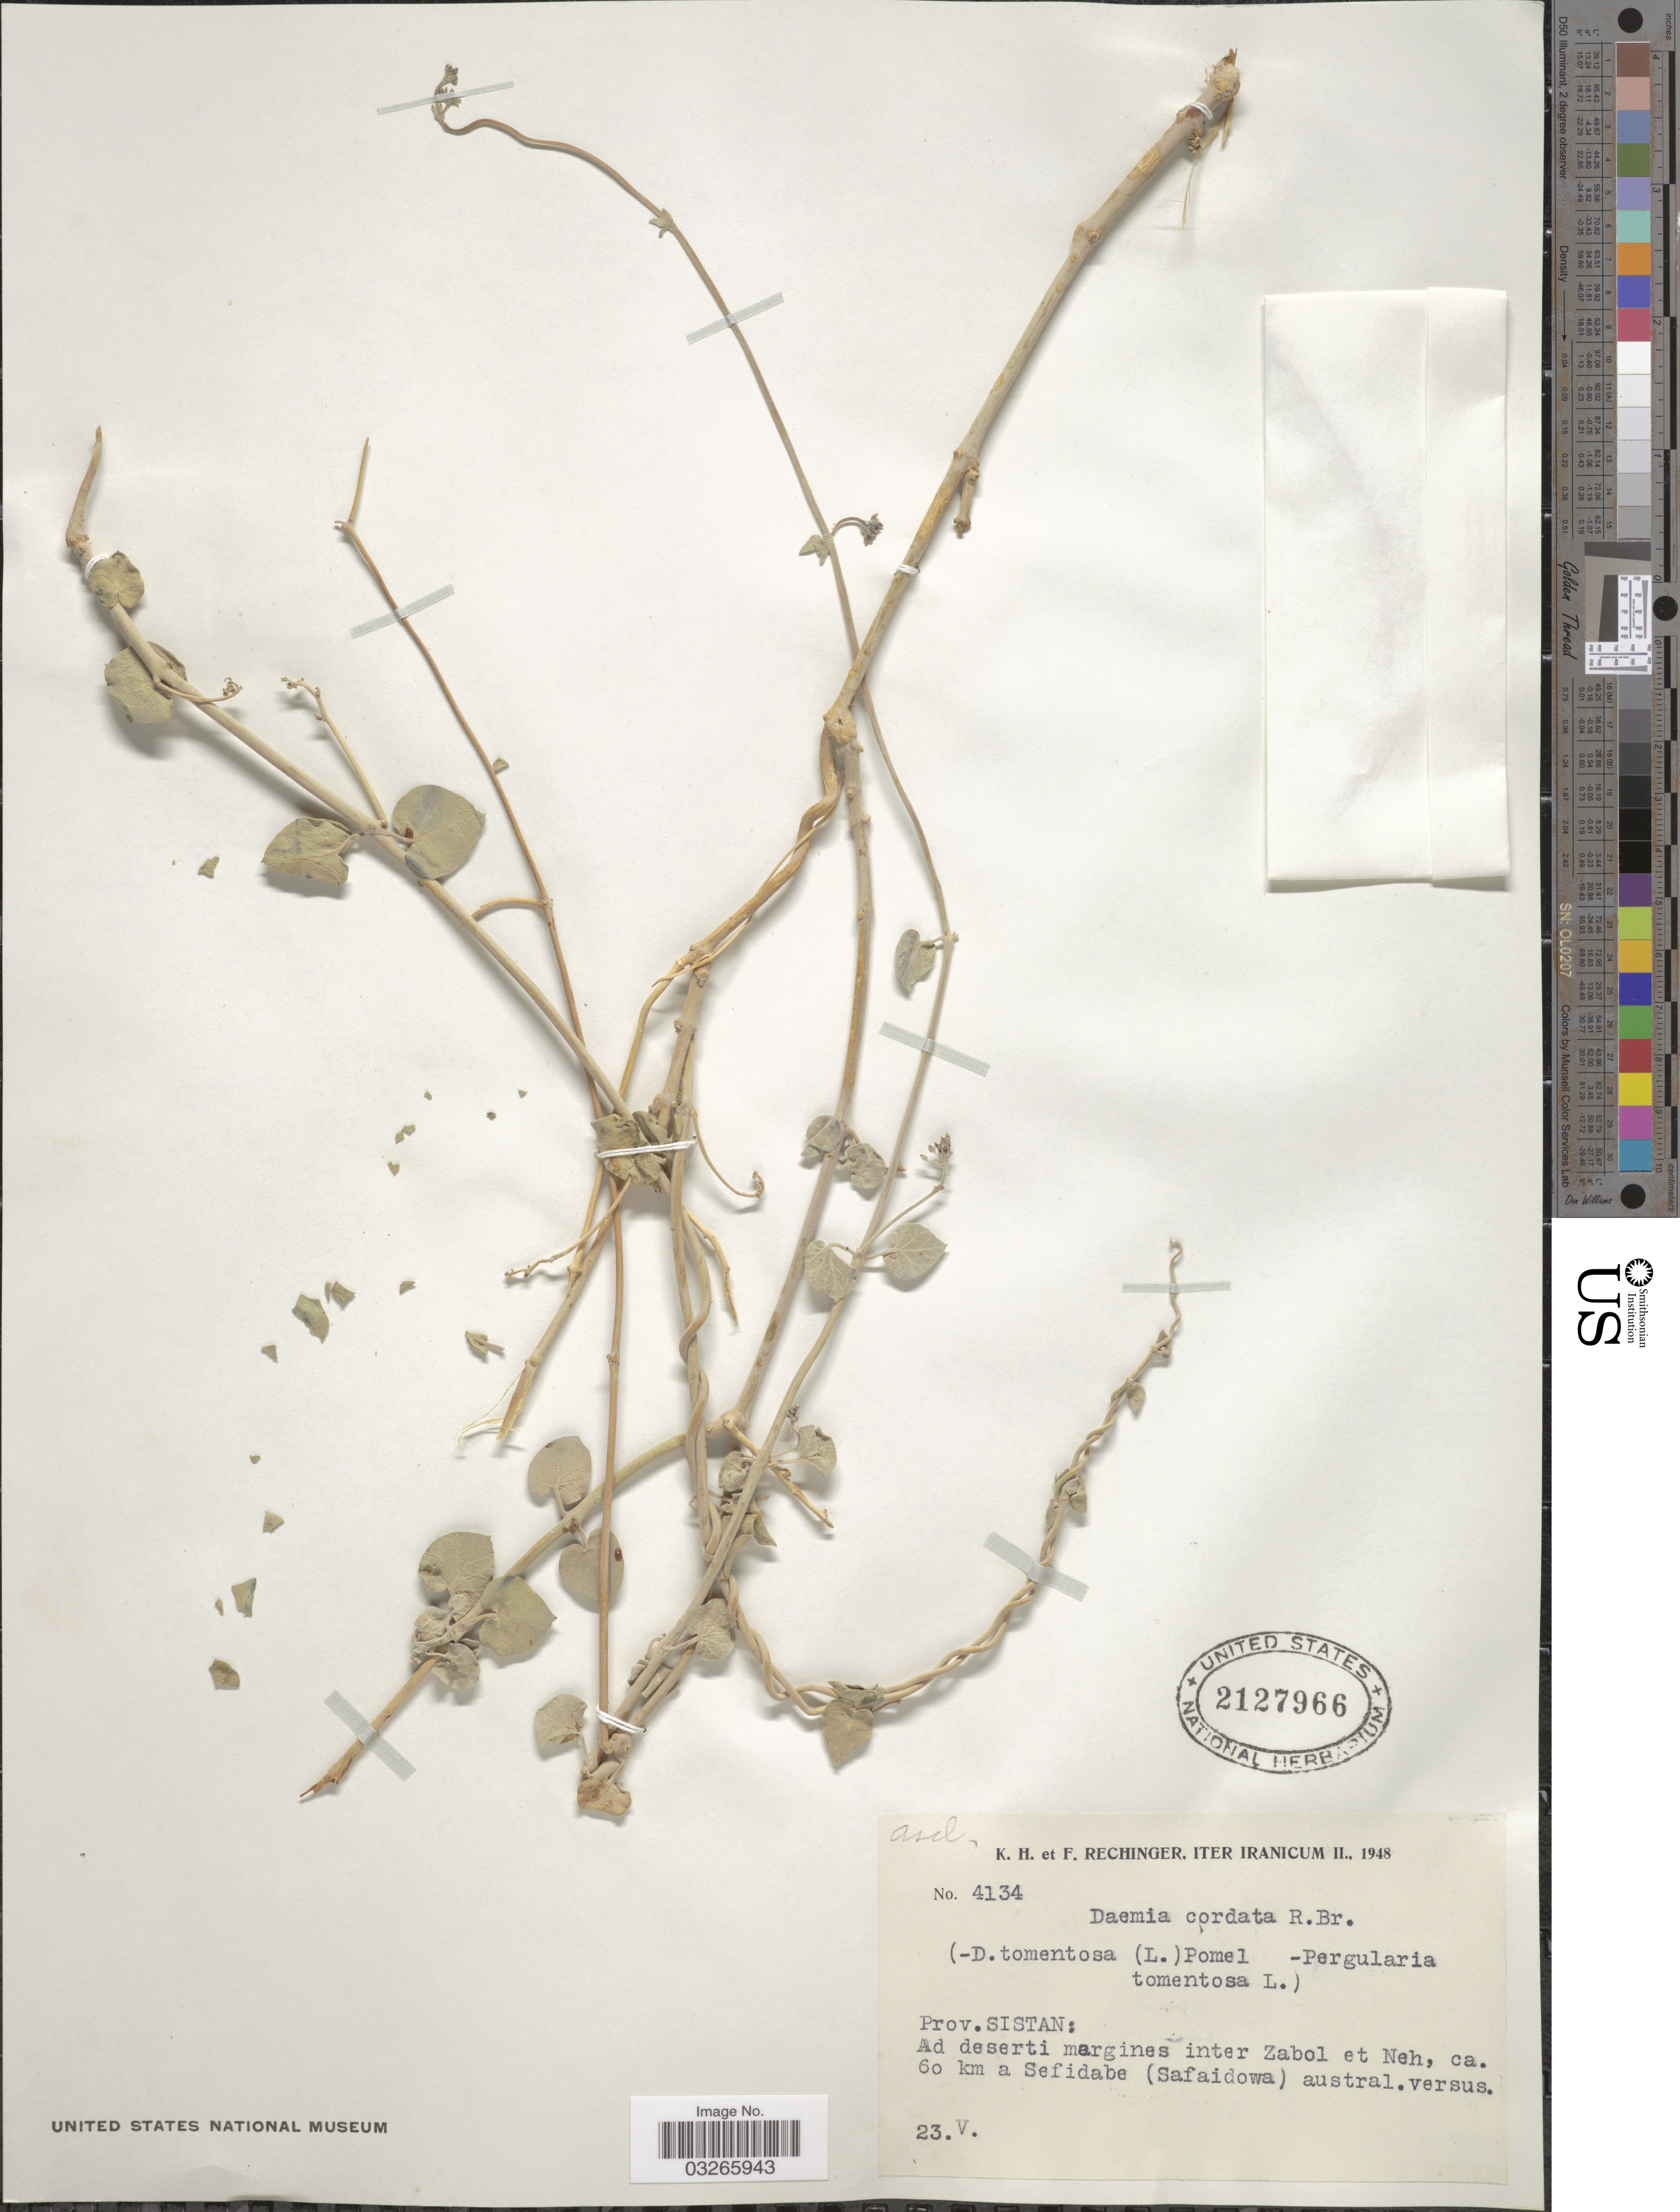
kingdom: Plantae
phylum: Tracheophyta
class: Magnoliopsida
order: Gentianales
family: Apocynaceae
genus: Doemia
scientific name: Doemia cordata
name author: (Forssk.) R. Br.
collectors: K. H. Rechinger & F. Rechinger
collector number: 4134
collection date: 1948-05-23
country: Iran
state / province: Sistan and Baluchistan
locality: Prov. Sistan: Ad deserti margines inter Zabol et Neh, ca. 60 km a Sefidabe (Safaidowa) austral. versus.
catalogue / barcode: US 2127966